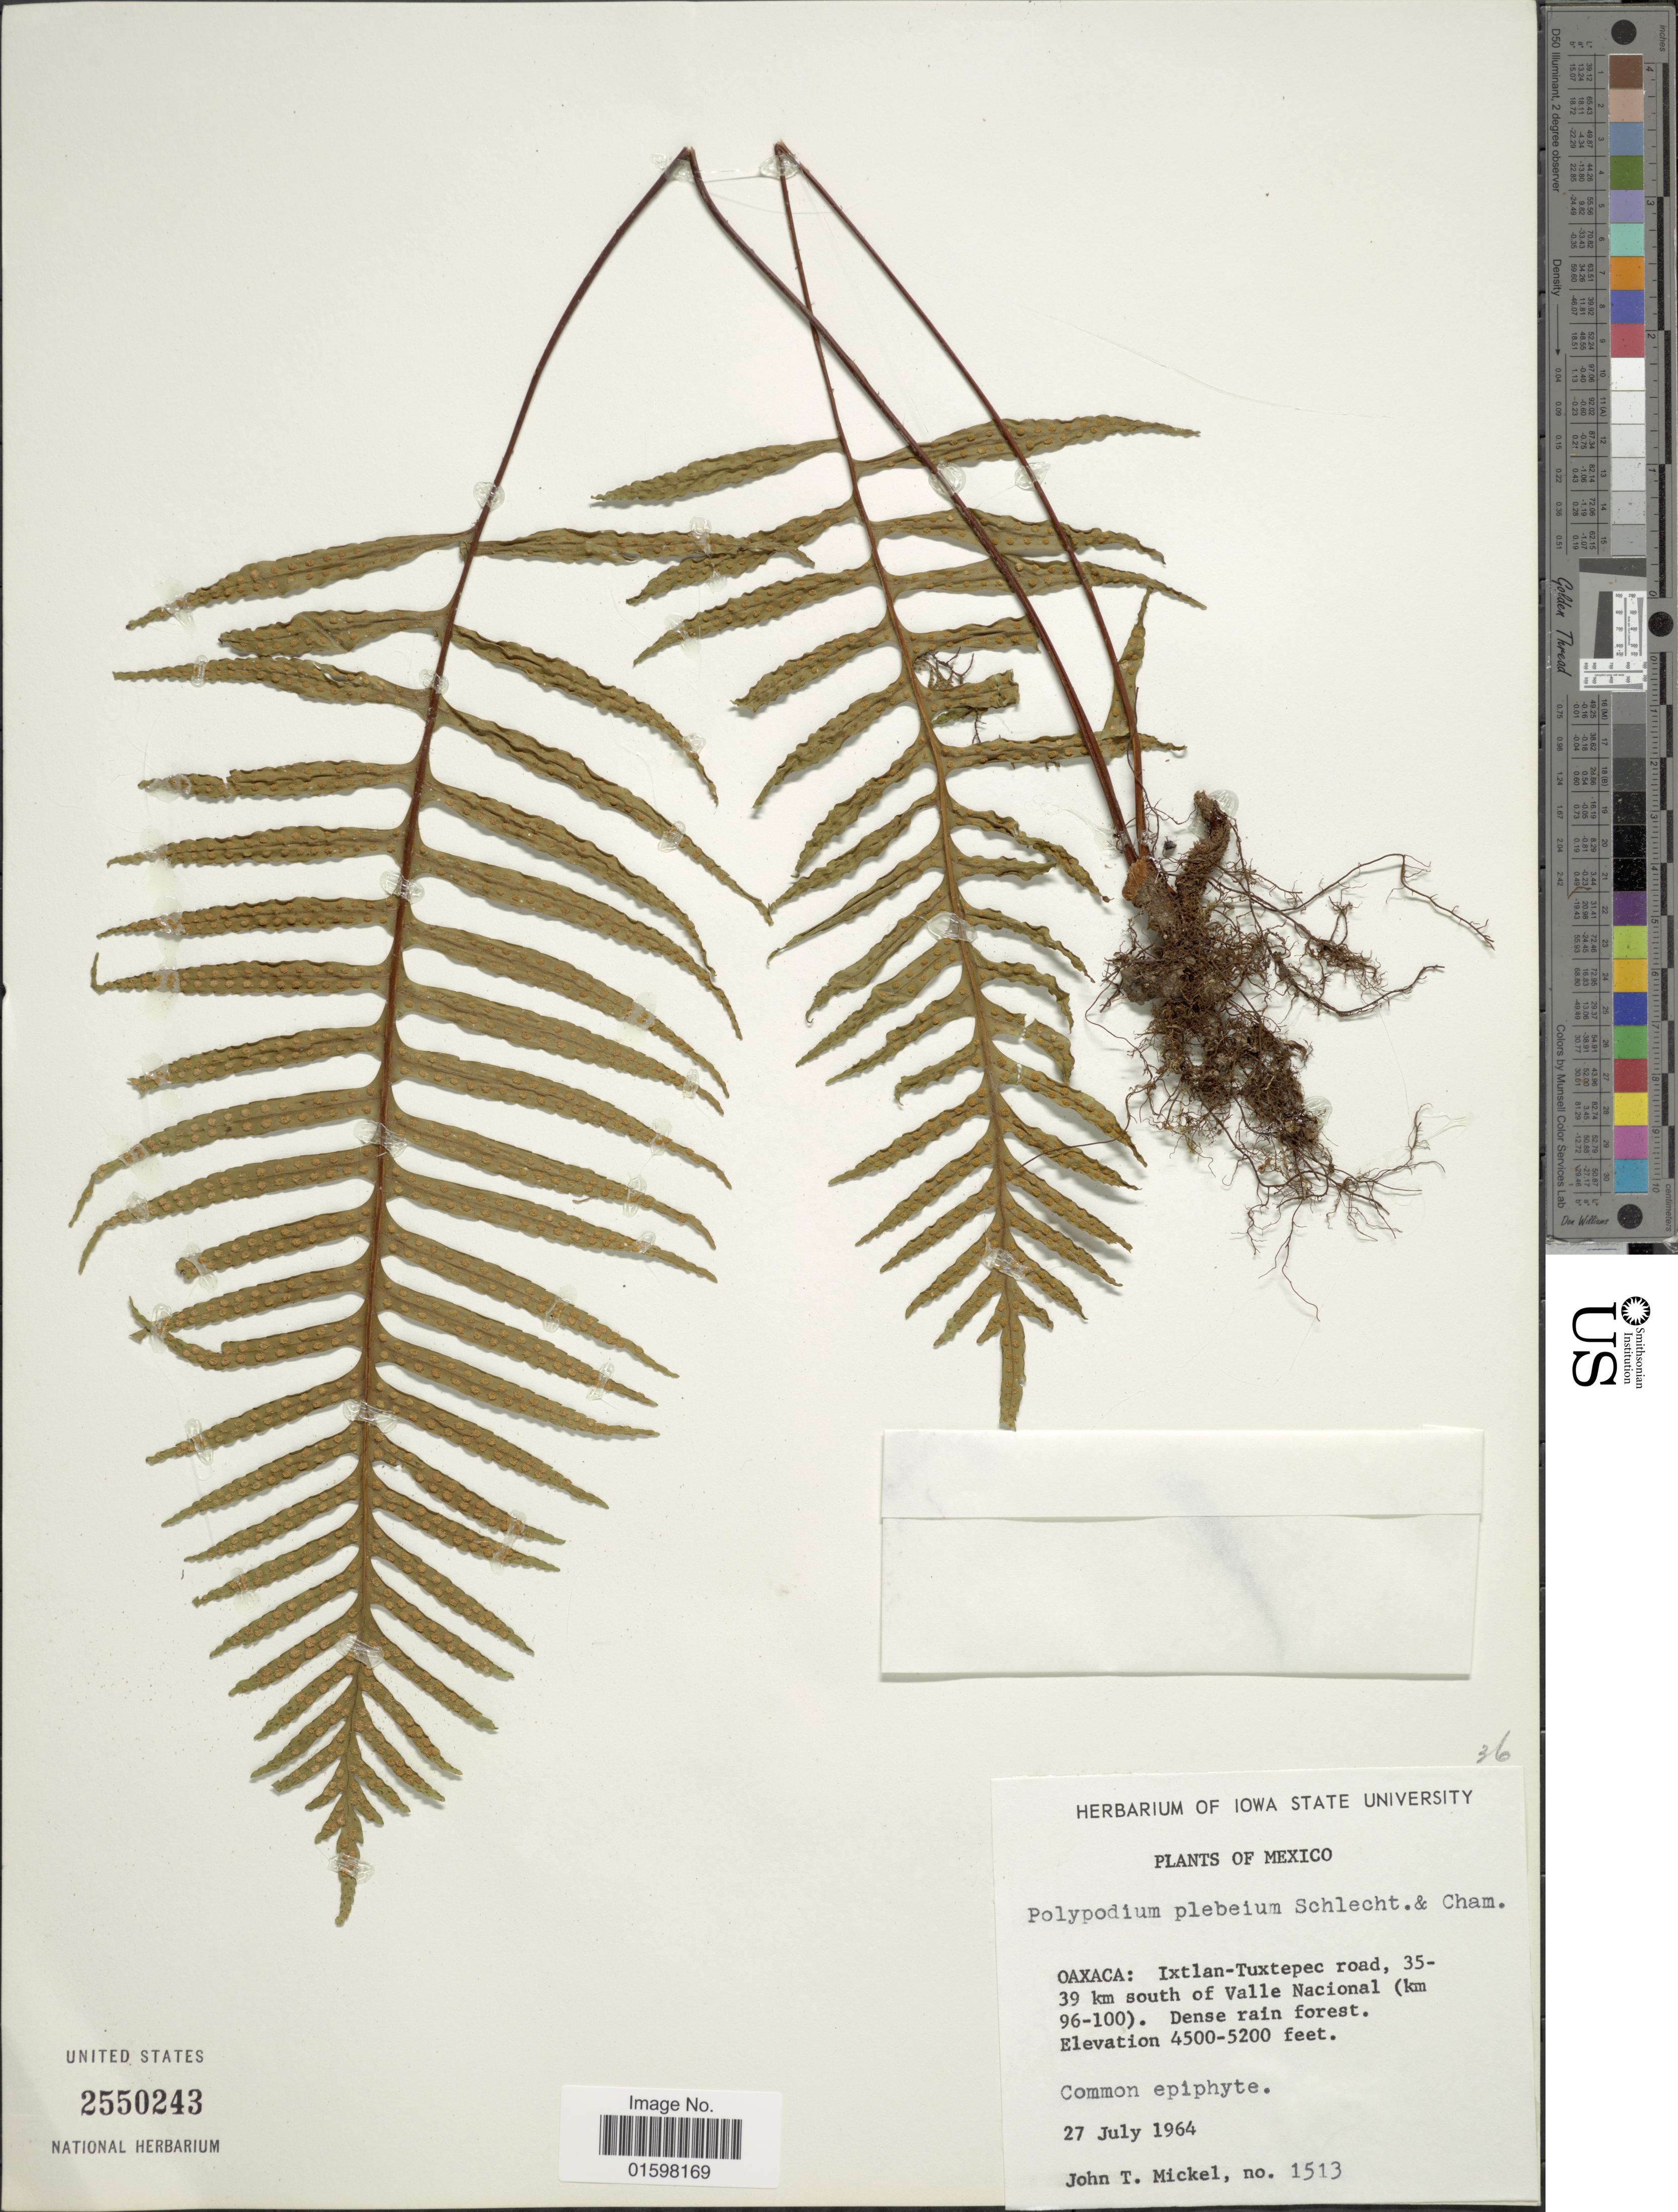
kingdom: Plantae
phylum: Tracheophyta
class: Polypodiopsida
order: Polypodiales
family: Polypodiaceae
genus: Pleopeltis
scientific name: Pleopeltis plebeia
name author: (Schltdl. ex Cham.) A.R. Sm. & Tejero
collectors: J. T. Mickel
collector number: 1513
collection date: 1964-07-27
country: Mexico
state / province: Oaxaca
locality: Oaxaca: Ixtlan-Tuxtepec road, 35-39 km south of Valle Nacional (Km 96-100)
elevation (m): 1372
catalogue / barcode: US 2550243